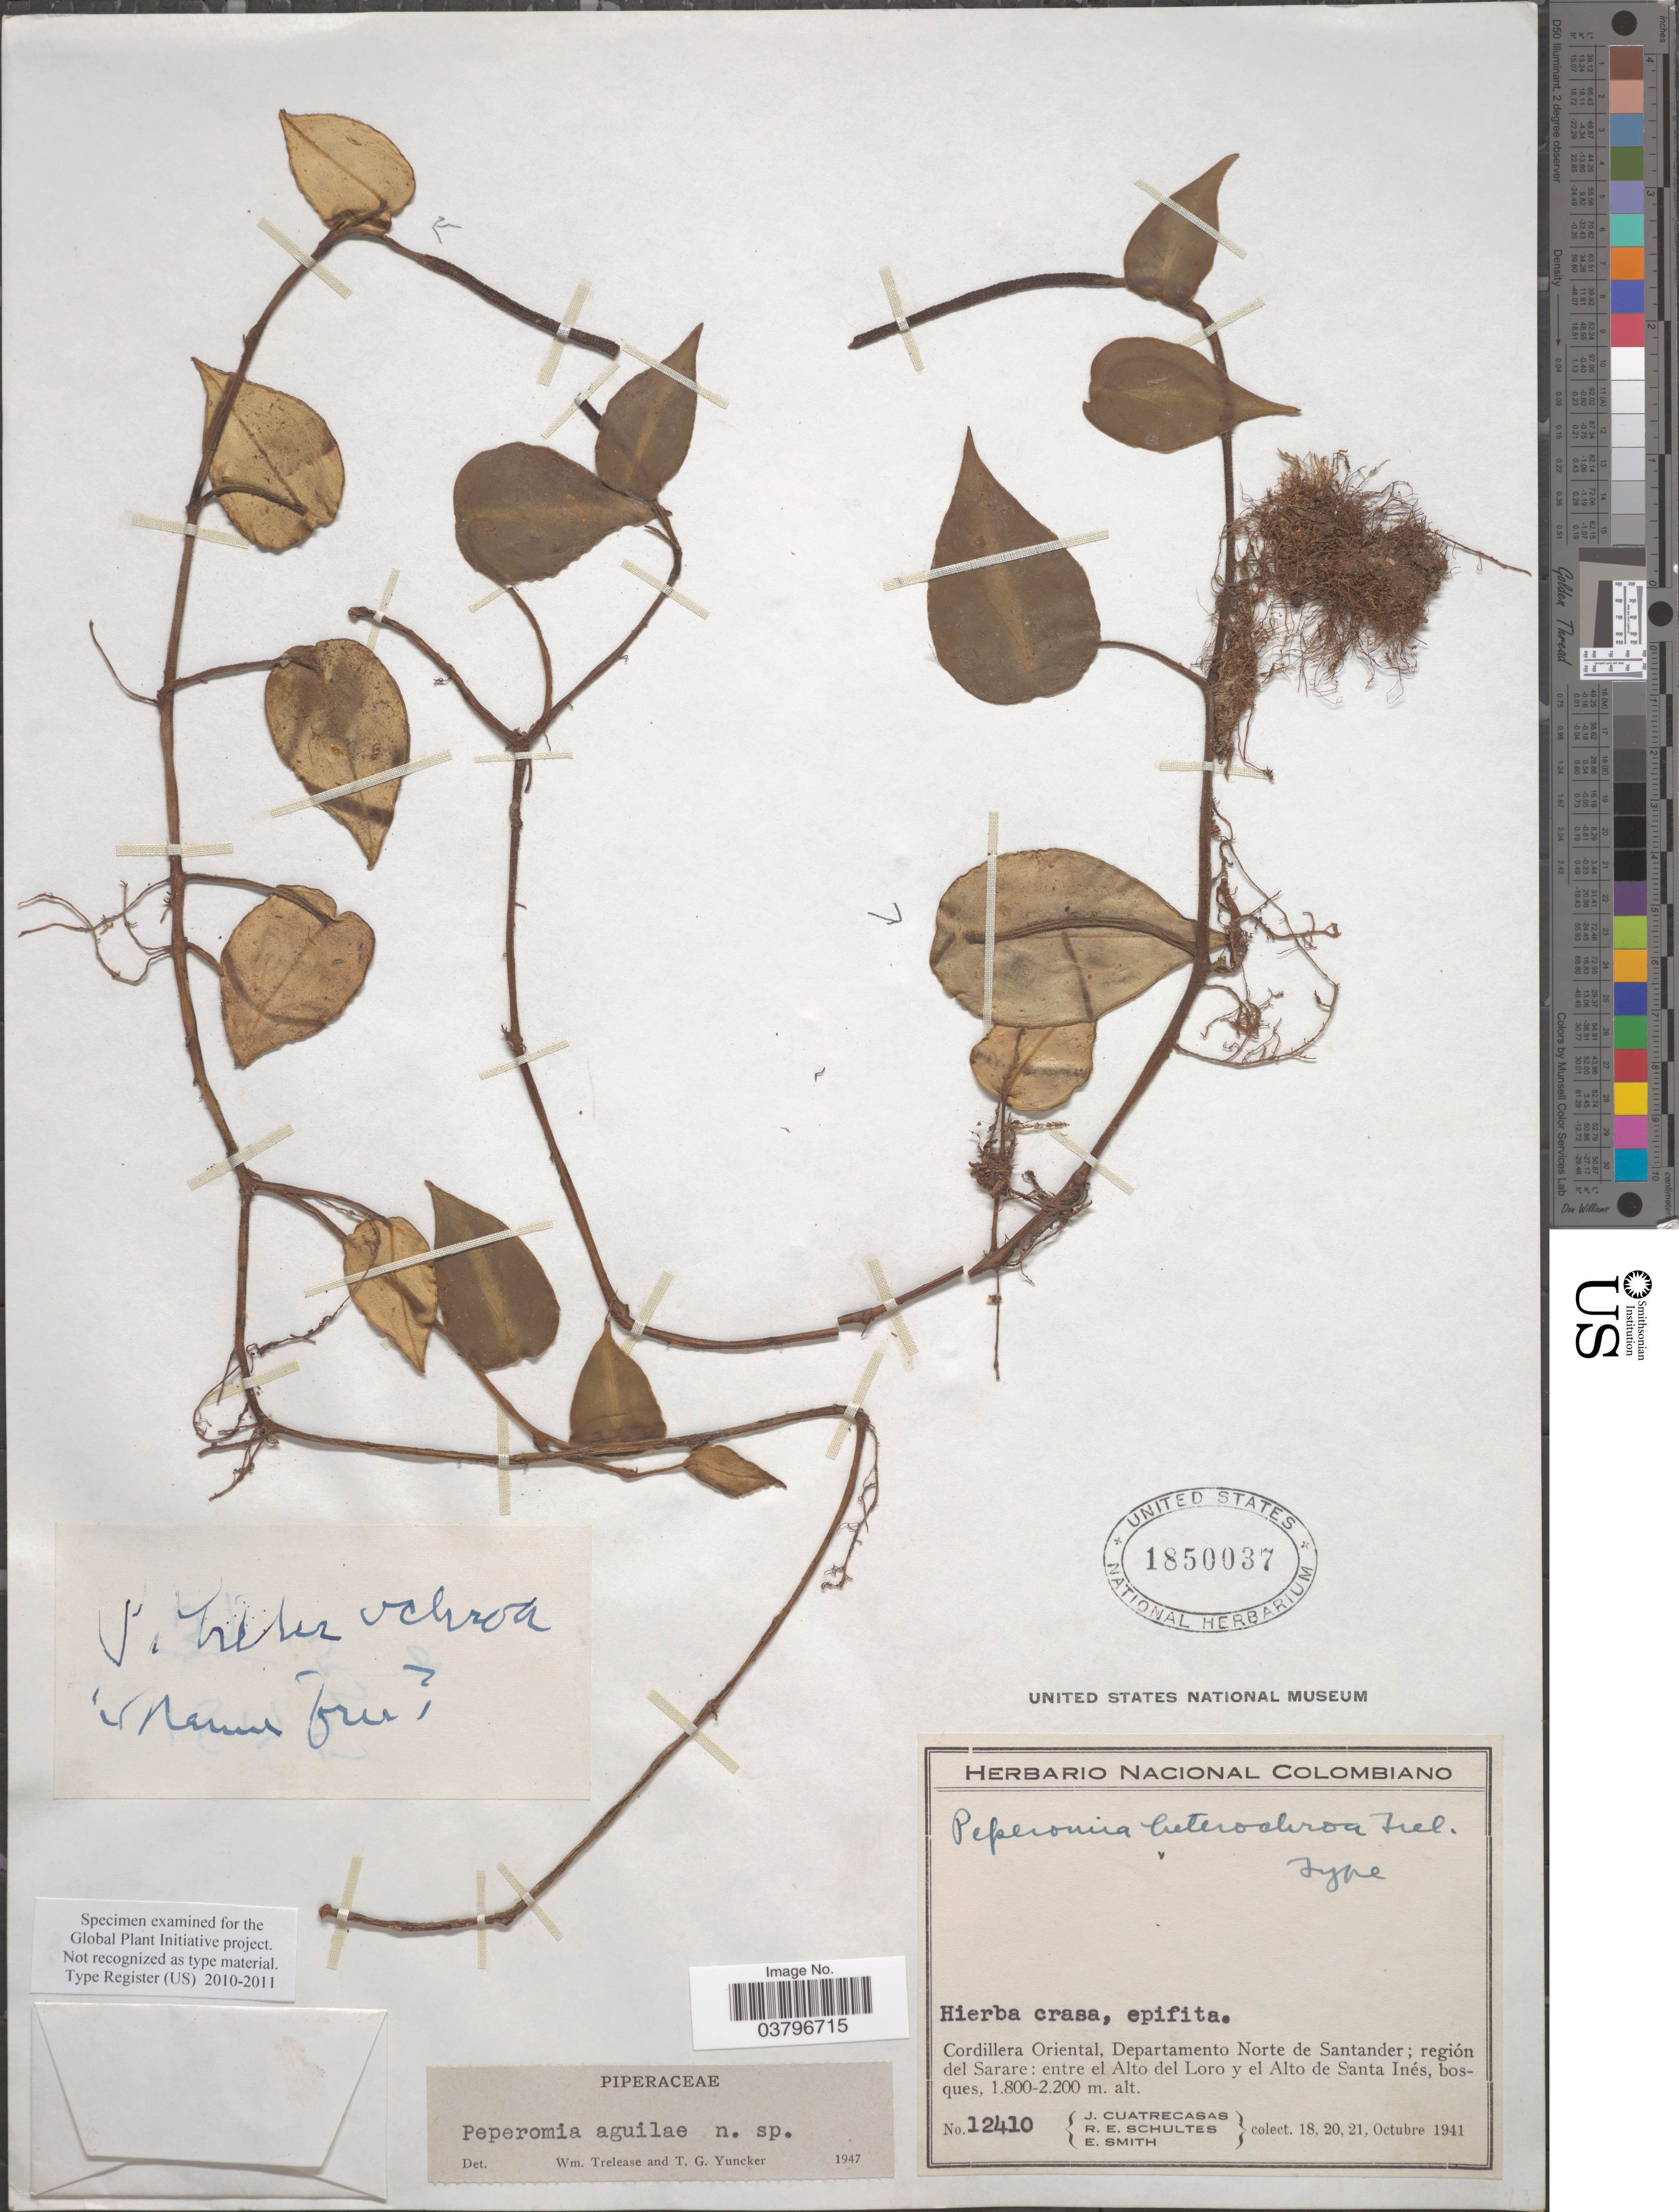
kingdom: Plantae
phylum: Tracheophyta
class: Magnoliopsida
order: Piperales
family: Piperaceae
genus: Peperomia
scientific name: Peperomia aguilae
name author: Trel. & Yunck.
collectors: J. Cuatrecasas, R. E. Schultes & E. Smith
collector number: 12410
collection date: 1941-10-18/1941-10-21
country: Colombia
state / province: Norte de Santander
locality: Cordillera Oriental, Departamento Norte de Santander; región del Sarare: entre El Alto del Loro y el Alto de Santa Inés.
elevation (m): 1800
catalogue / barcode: US 1850037